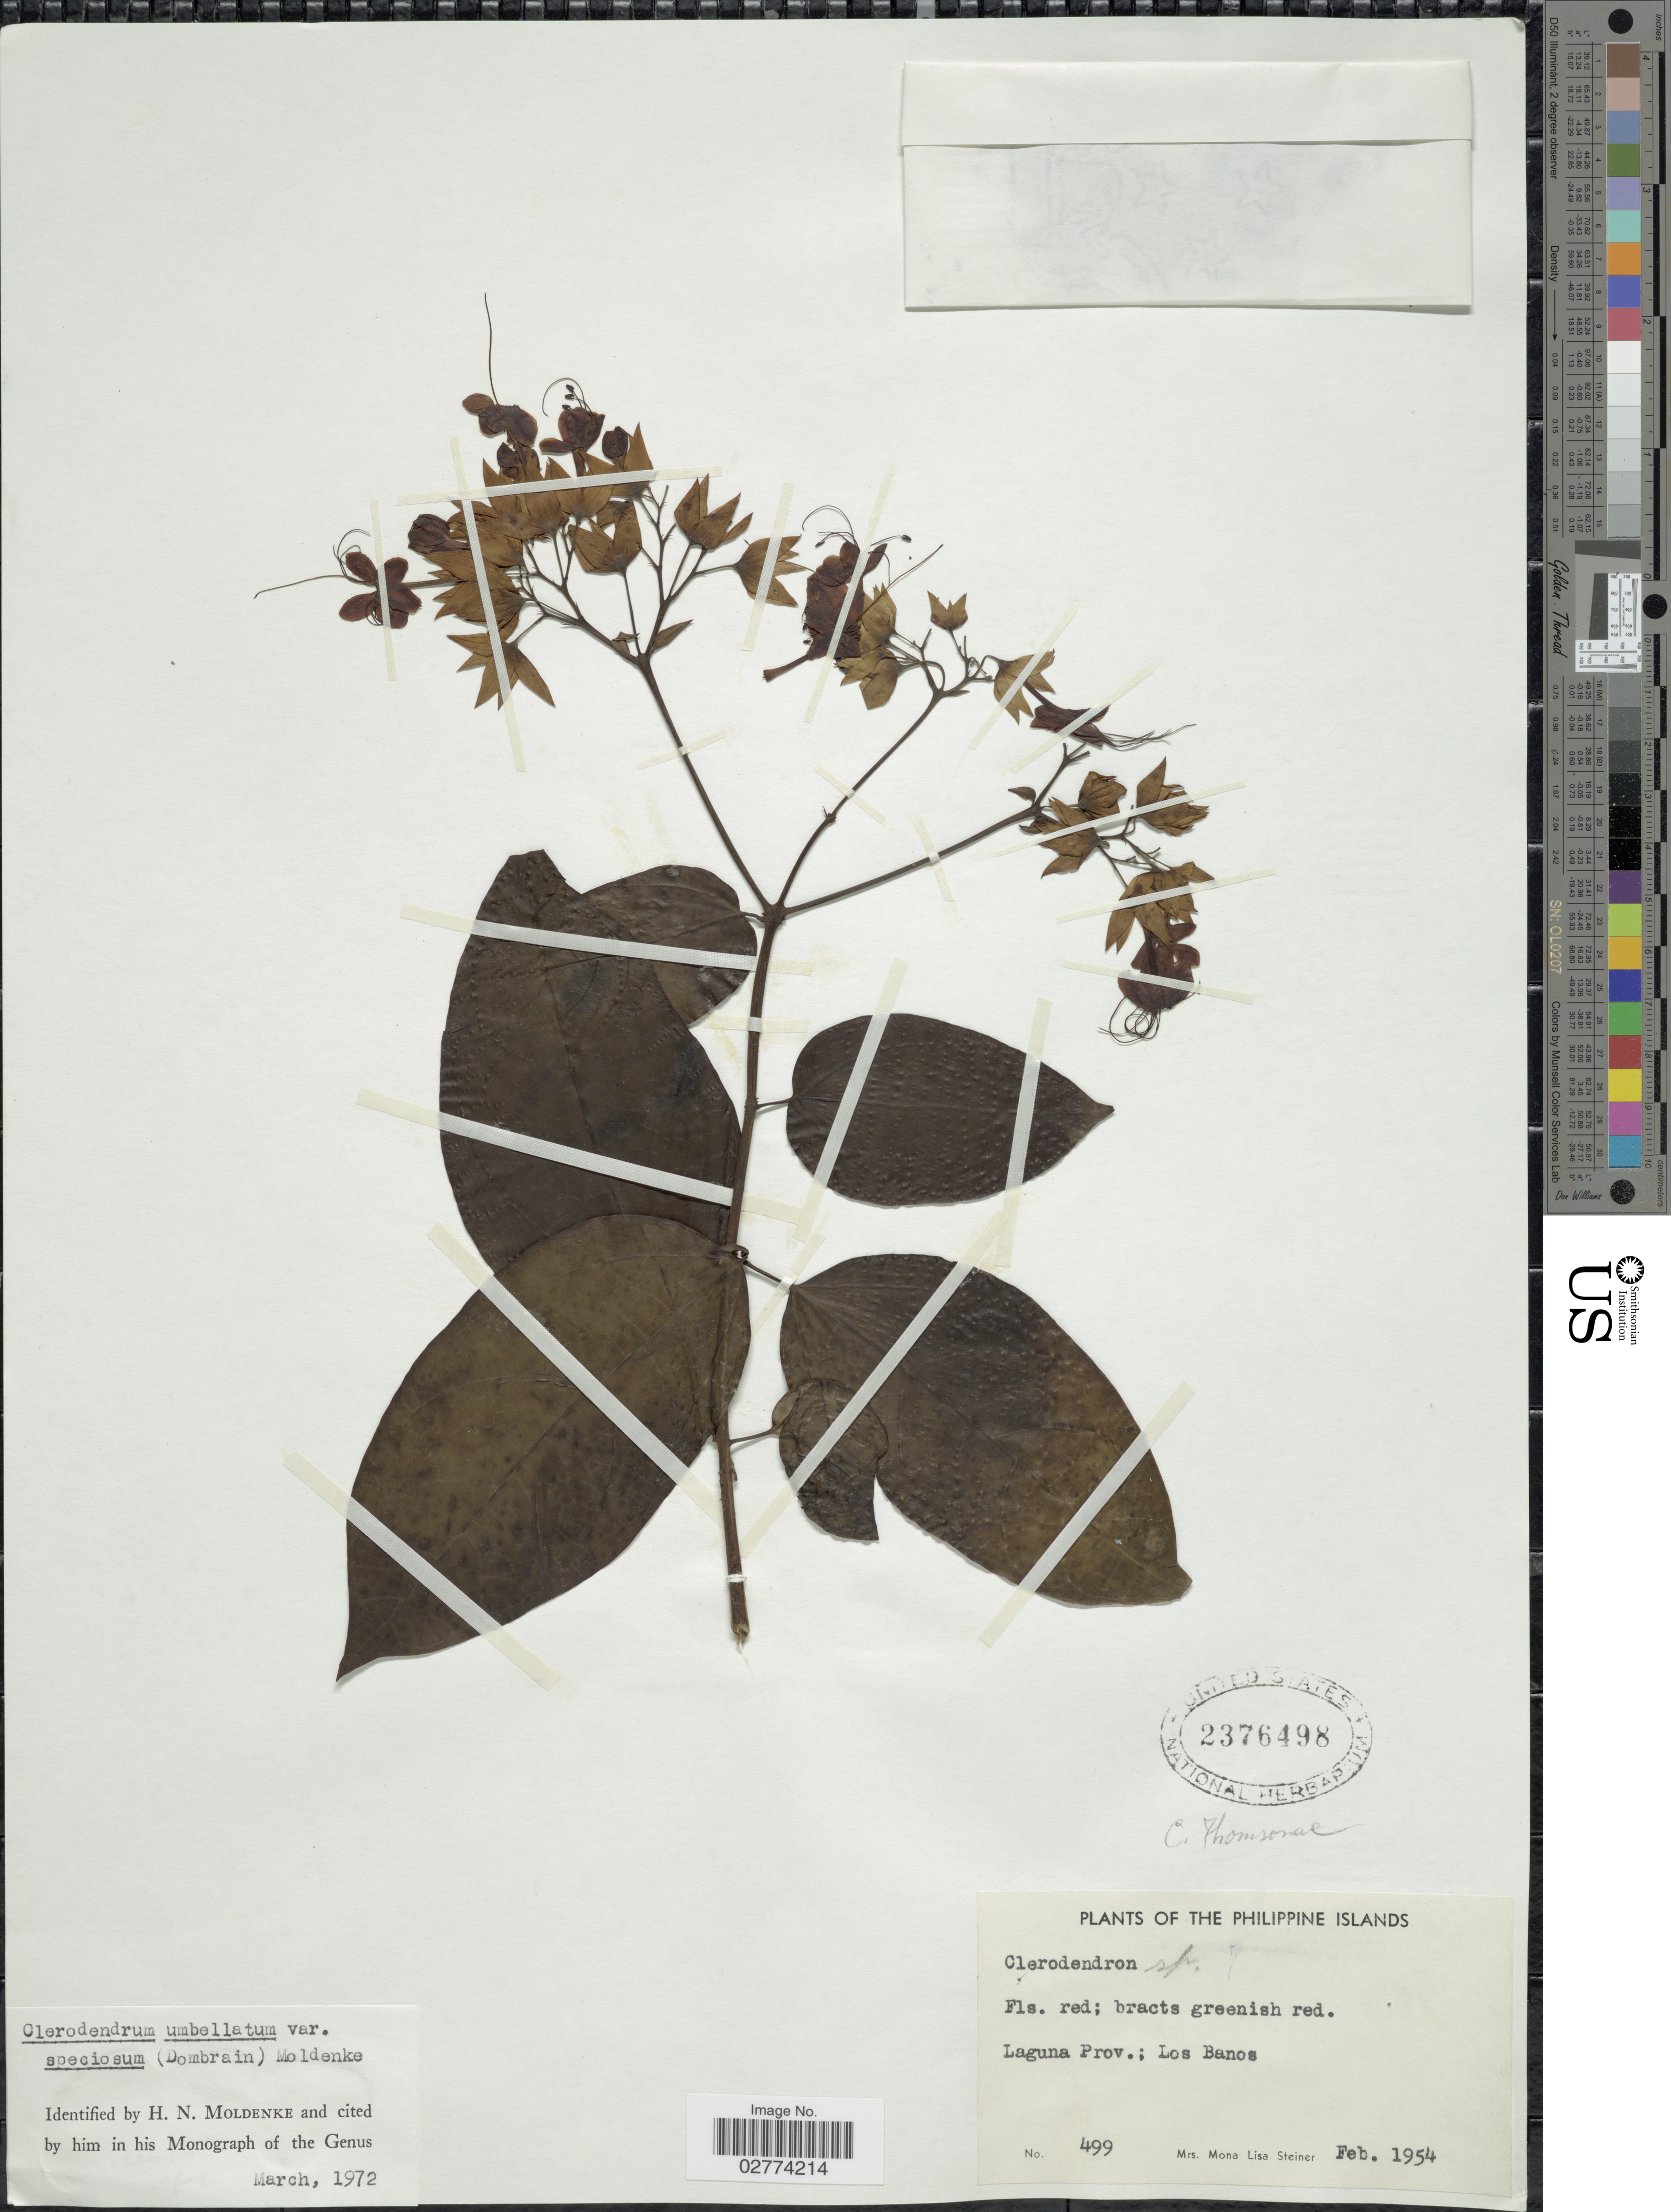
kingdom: Plantae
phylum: Tracheophyta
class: Magnoliopsida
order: Lamiales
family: Lamiaceae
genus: Clerodendrum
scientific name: Clerodendrum umbellatum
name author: Poir.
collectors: M. Steiner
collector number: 499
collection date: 1954-02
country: Philippines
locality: The Phillipine Islands. Laguna Prov.: Los Banos.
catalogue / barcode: US 2376498